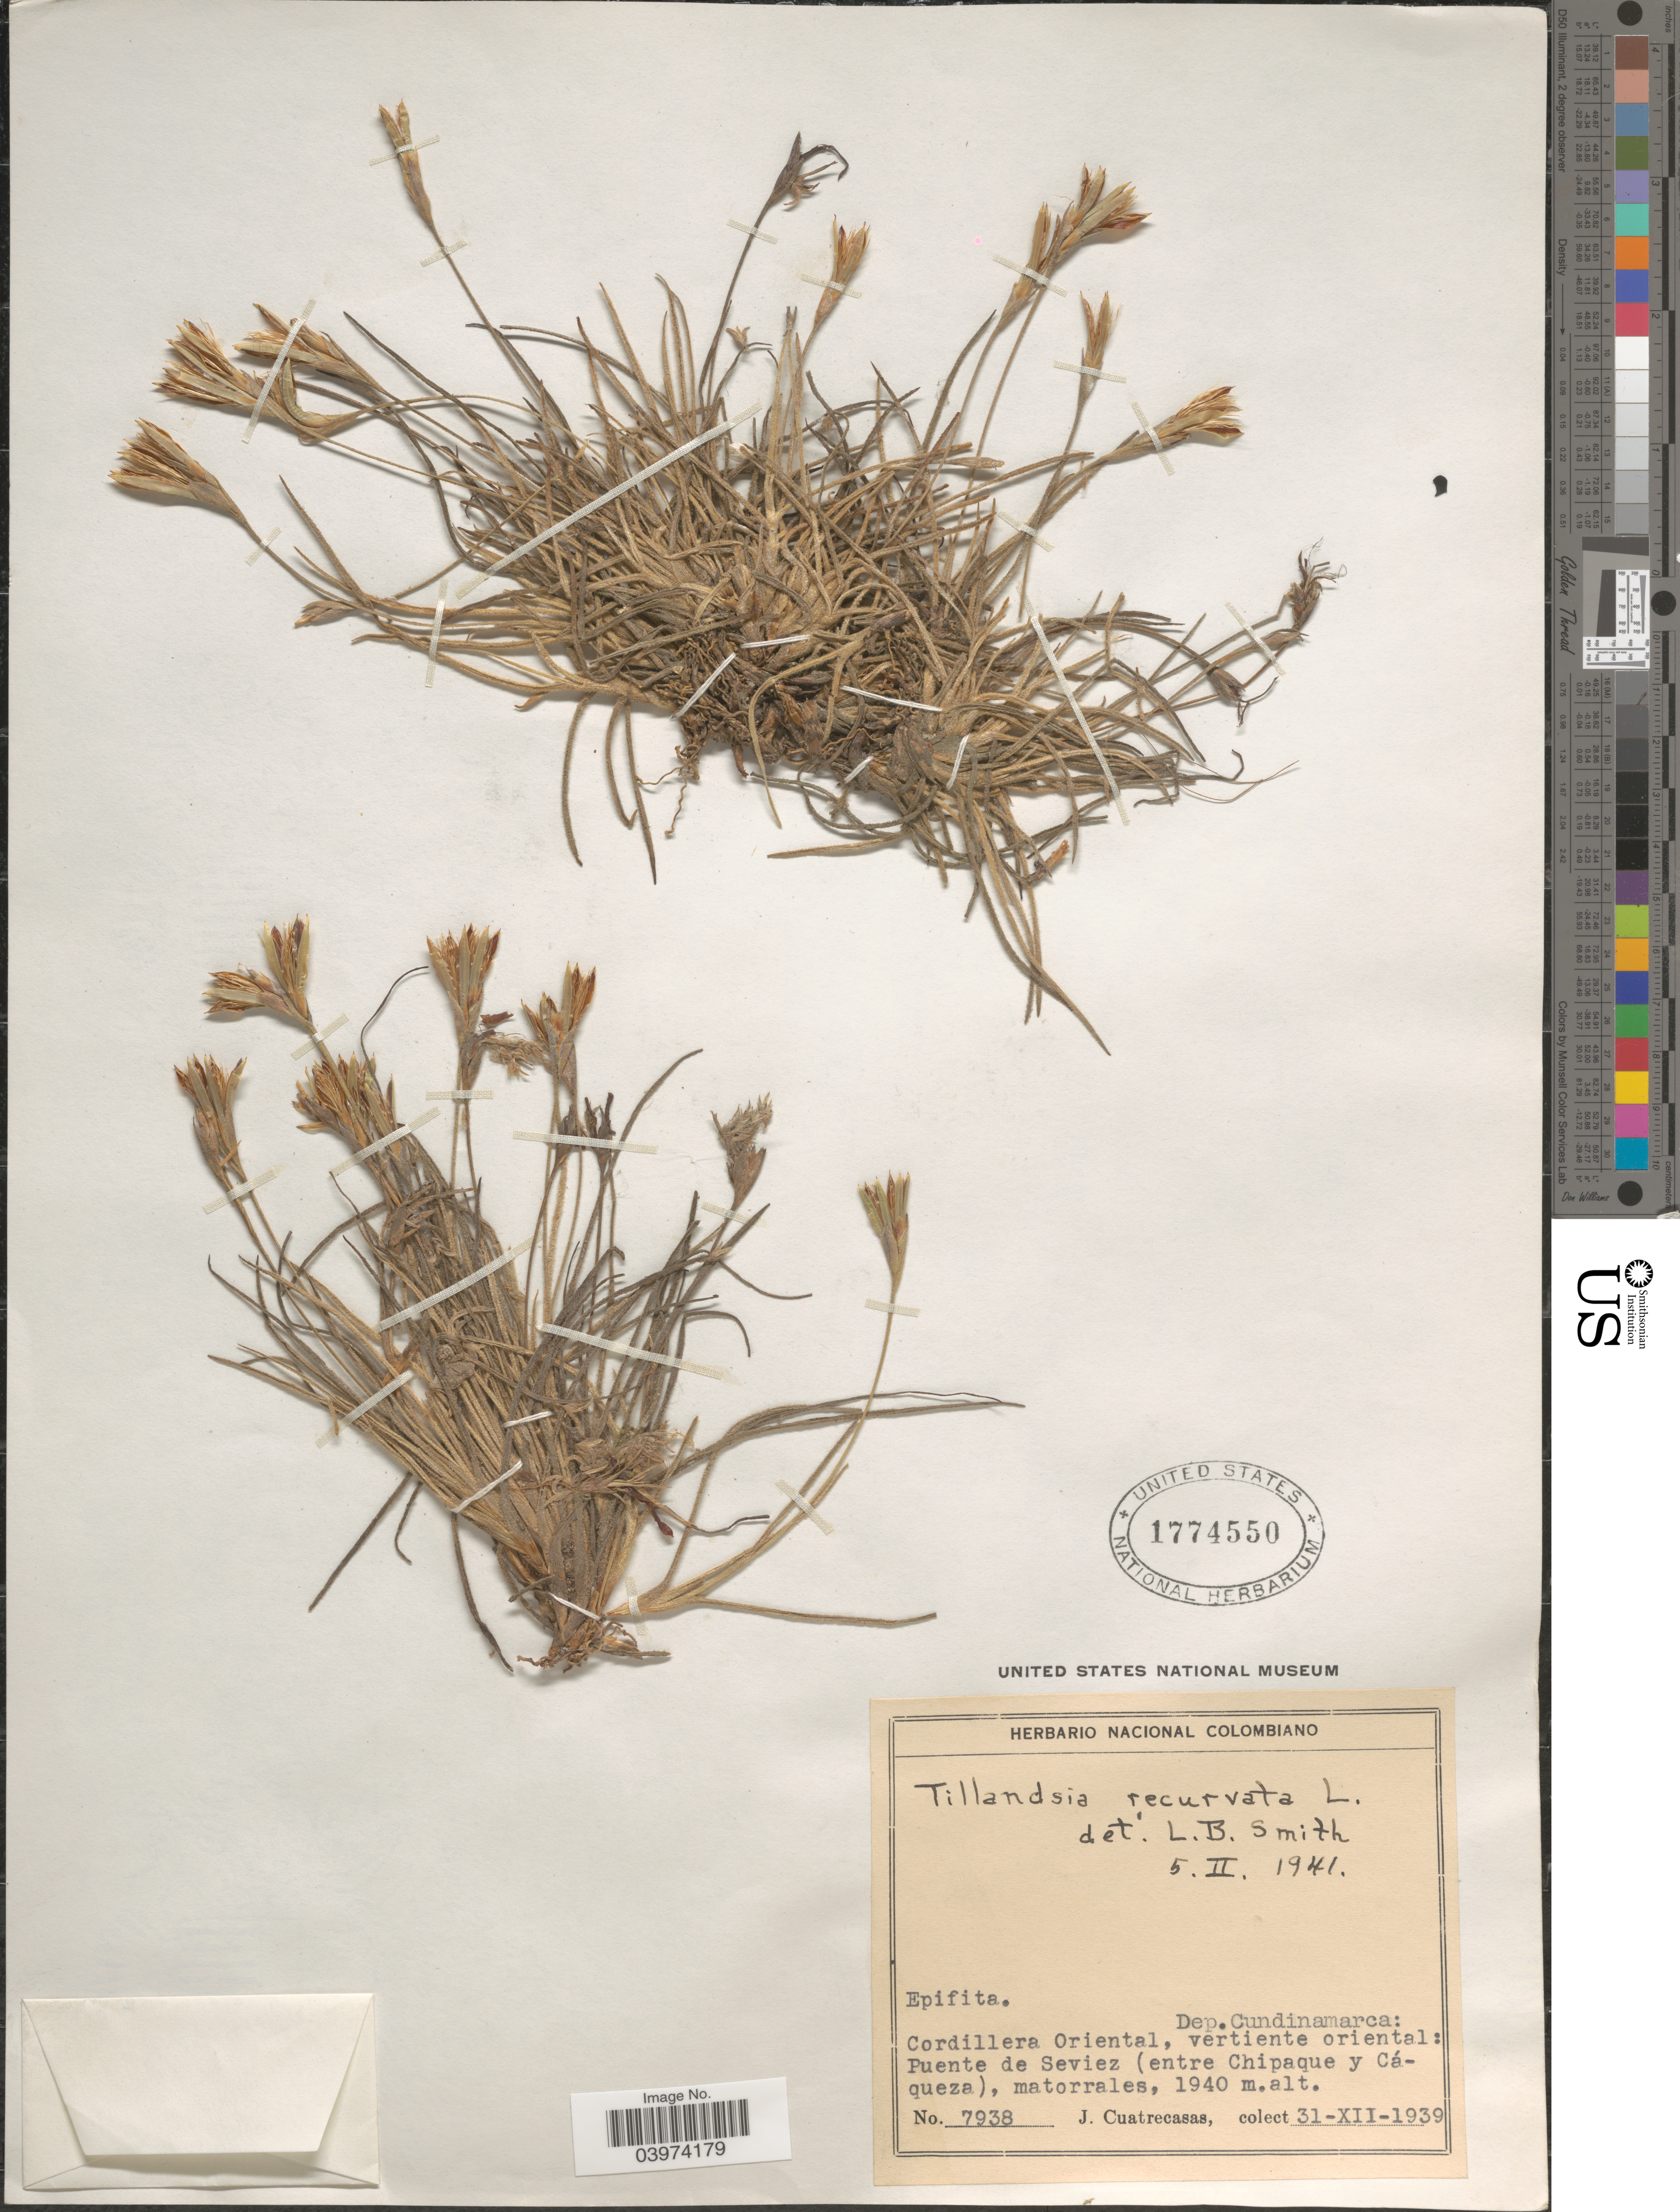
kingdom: Plantae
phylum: Tracheophyta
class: Liliopsida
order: Poales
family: Bromeliaceae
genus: Tillandsia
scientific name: Tillandsia recurvata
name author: L.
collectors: J. Cuatrecasas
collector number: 7938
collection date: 1939-12-31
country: Colombia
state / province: Cundinamarca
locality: Dep. Cundinamarca: Cordillera Oriental, vertiente oriental: Puente de Seviez (entre Chipaque y Cáqueza).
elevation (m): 1940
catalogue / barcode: US 1774550